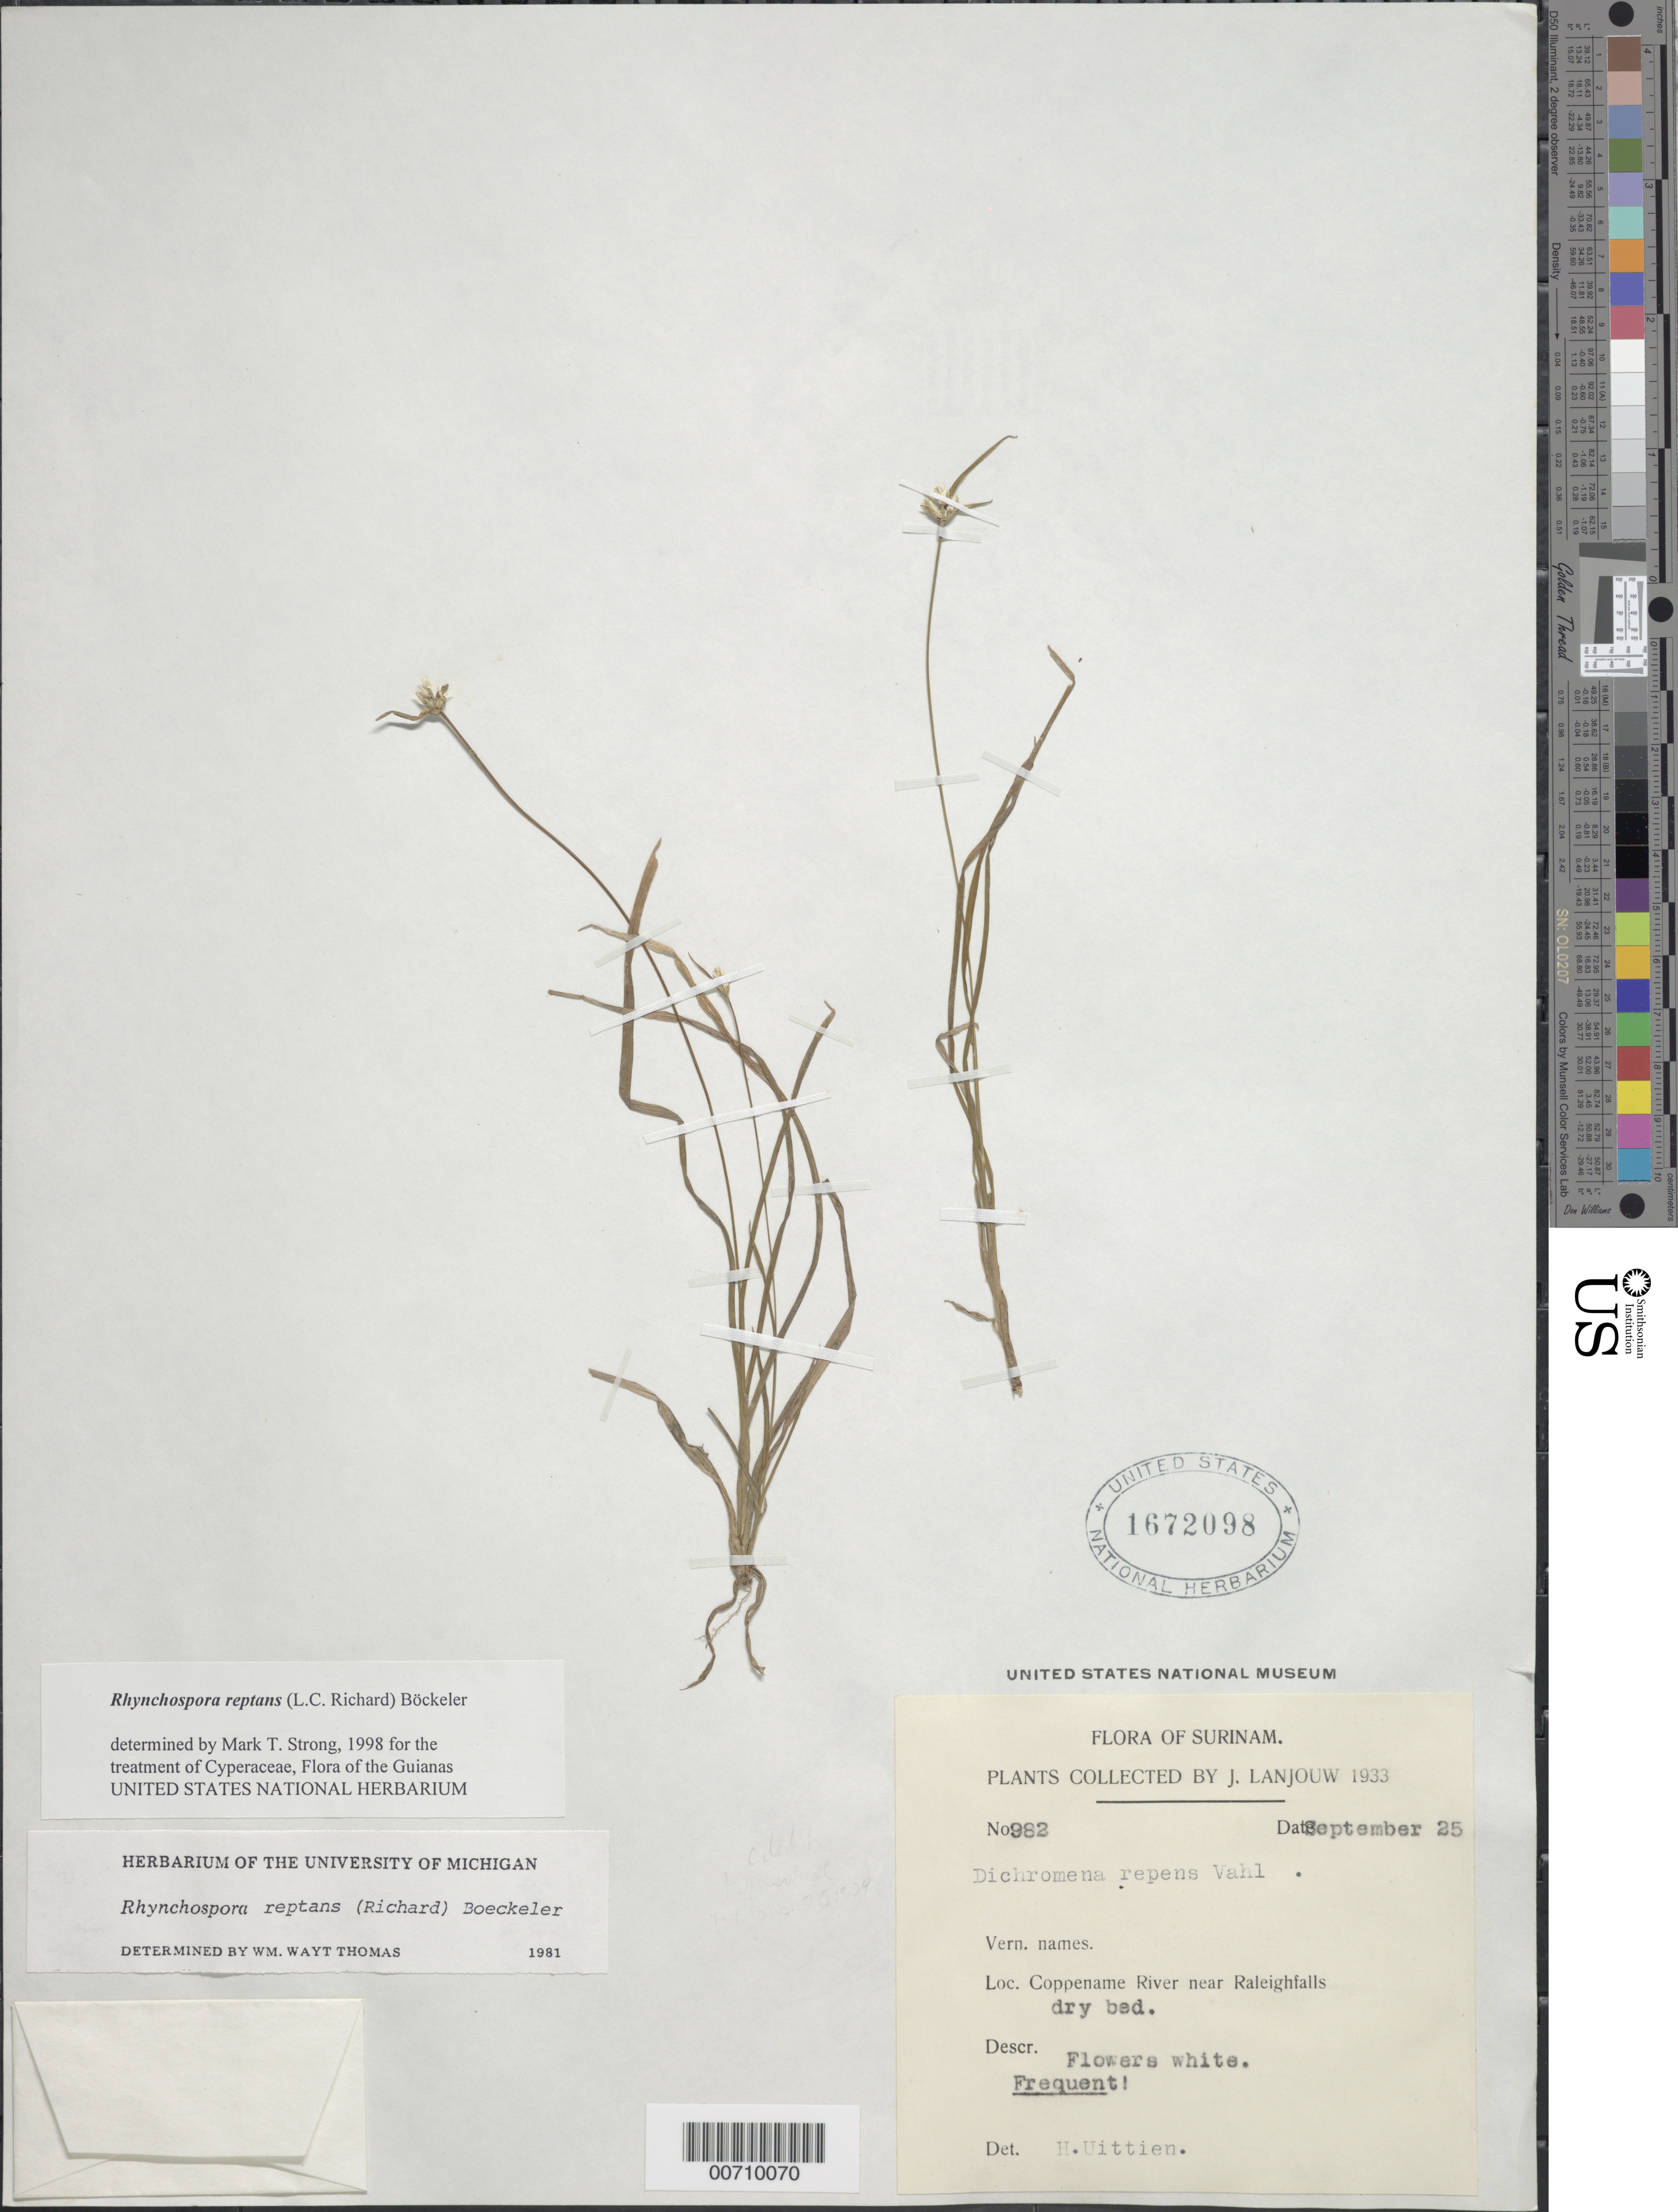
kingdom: Plantae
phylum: Tracheophyta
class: Liliopsida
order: Poales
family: Cyperaceae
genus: Rhynchospora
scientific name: Rhynchospora reptans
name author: (Rich.) Kük.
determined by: Strong, M. T., (US), Smithsonian Institution - National Museum of Natural History (UNITED STATES)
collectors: J. Lanjouw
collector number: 982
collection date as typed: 25-Sep-33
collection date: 1933-09-25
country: Suriname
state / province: Saramacca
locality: Coppename R., near Raleighfalls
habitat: Dry river bed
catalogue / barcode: US 1672098